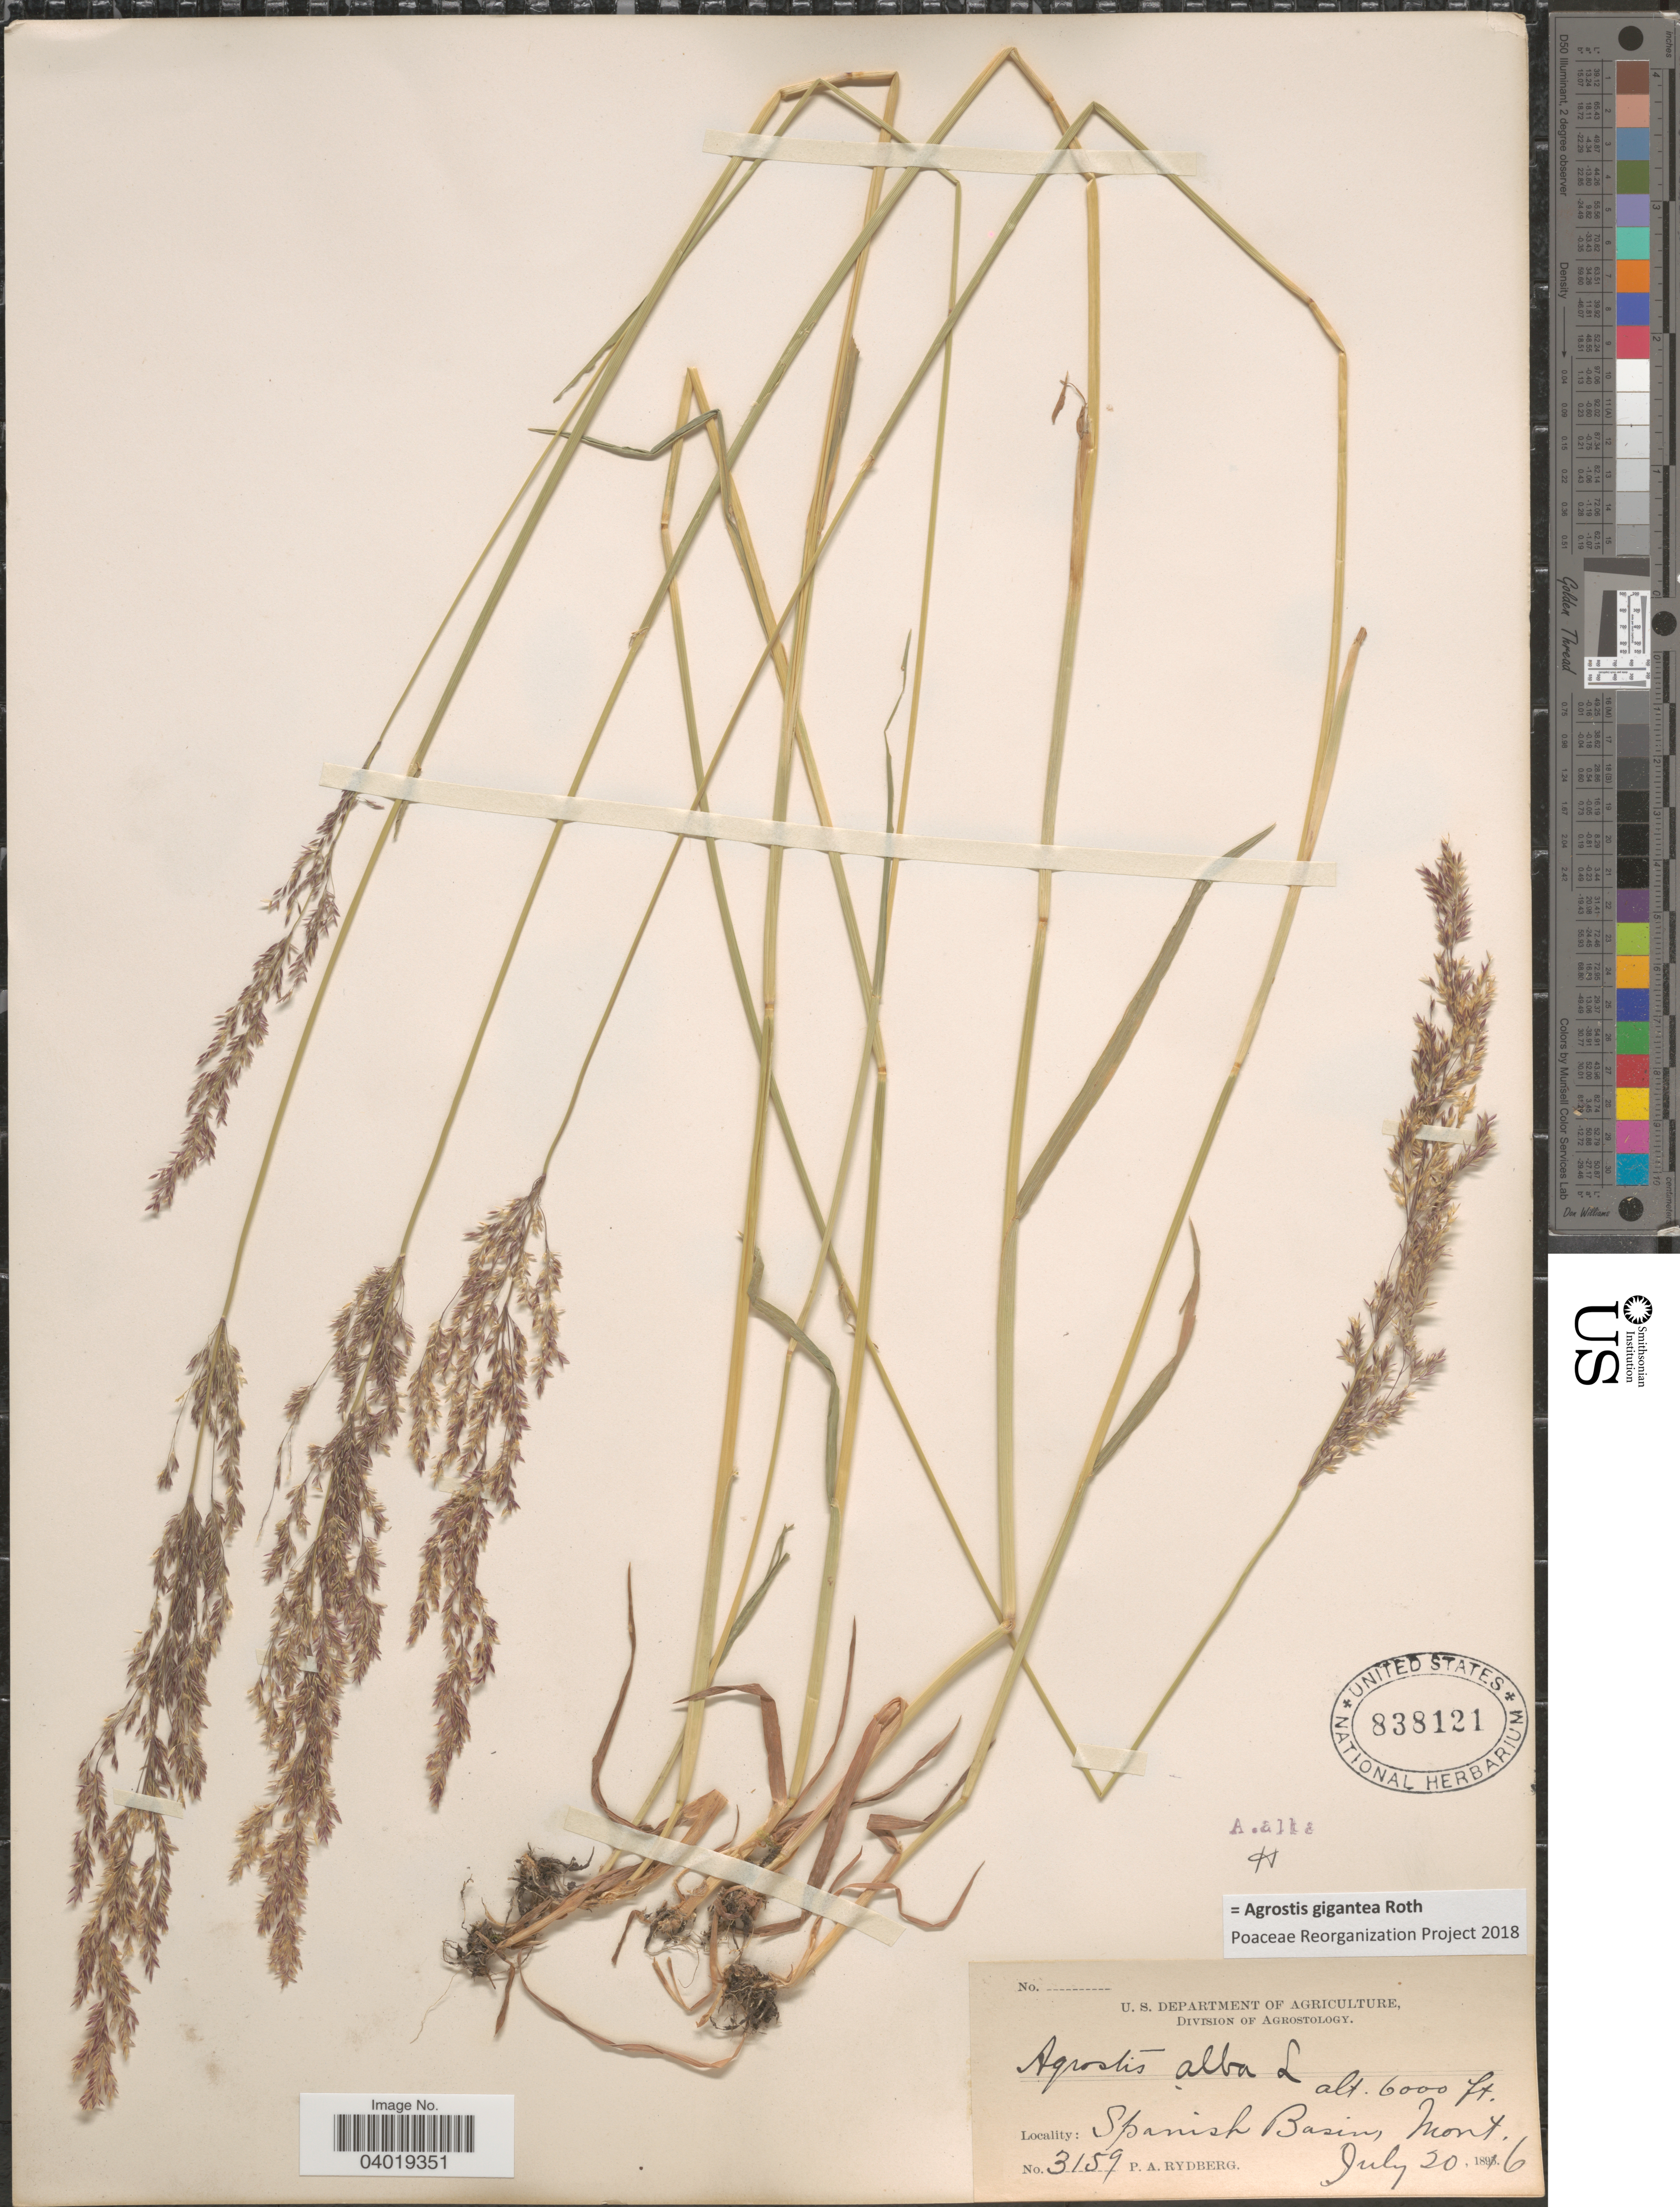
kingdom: Plantae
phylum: Tracheophyta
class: Liliopsida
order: Poales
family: Poaceae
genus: Agrostis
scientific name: Agrostis gigantea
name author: Roth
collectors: P. A. Rydberg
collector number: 3159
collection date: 1896-07-20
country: United States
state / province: Montana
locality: Spanish Basin.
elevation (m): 1829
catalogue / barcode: US 838121